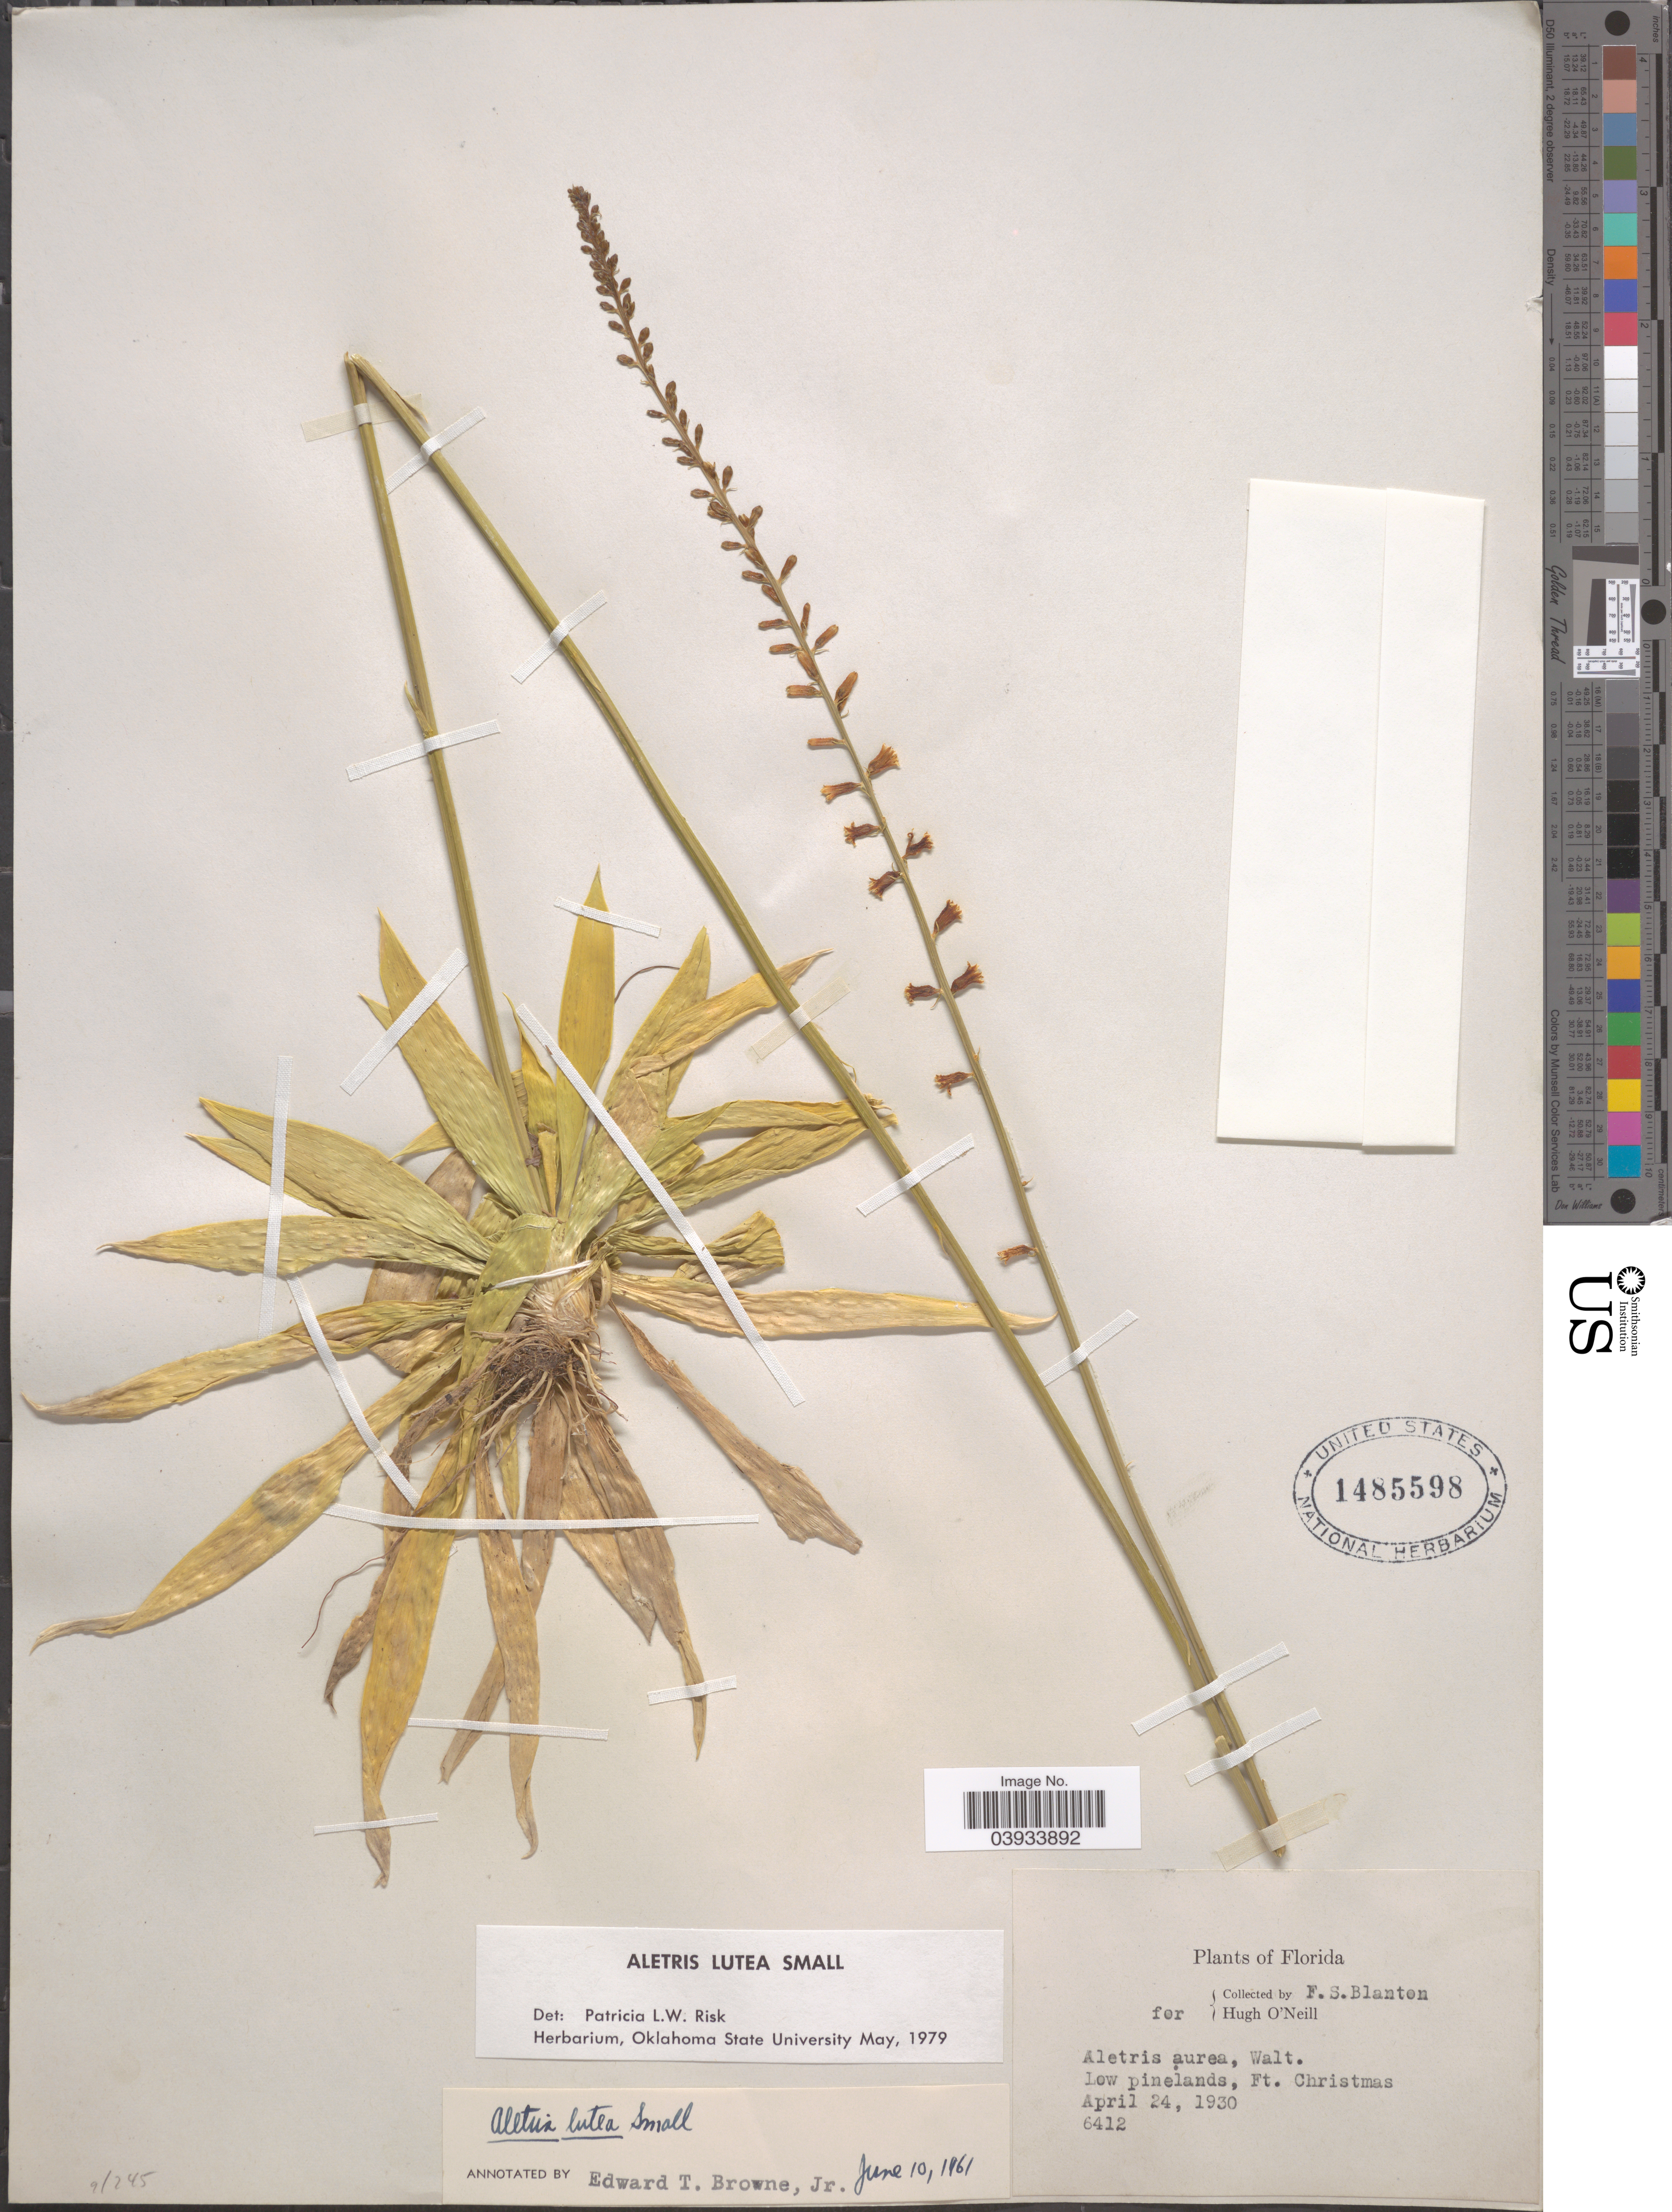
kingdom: Plantae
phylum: Tracheophyta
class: Liliopsida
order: Dioscoreales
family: Nartheciaceae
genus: Aletris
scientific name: Aletris lutea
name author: Small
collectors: F. S. Blanton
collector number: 6412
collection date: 1930-04-24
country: United States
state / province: Florida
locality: Ft. Christmas.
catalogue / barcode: US 1485598